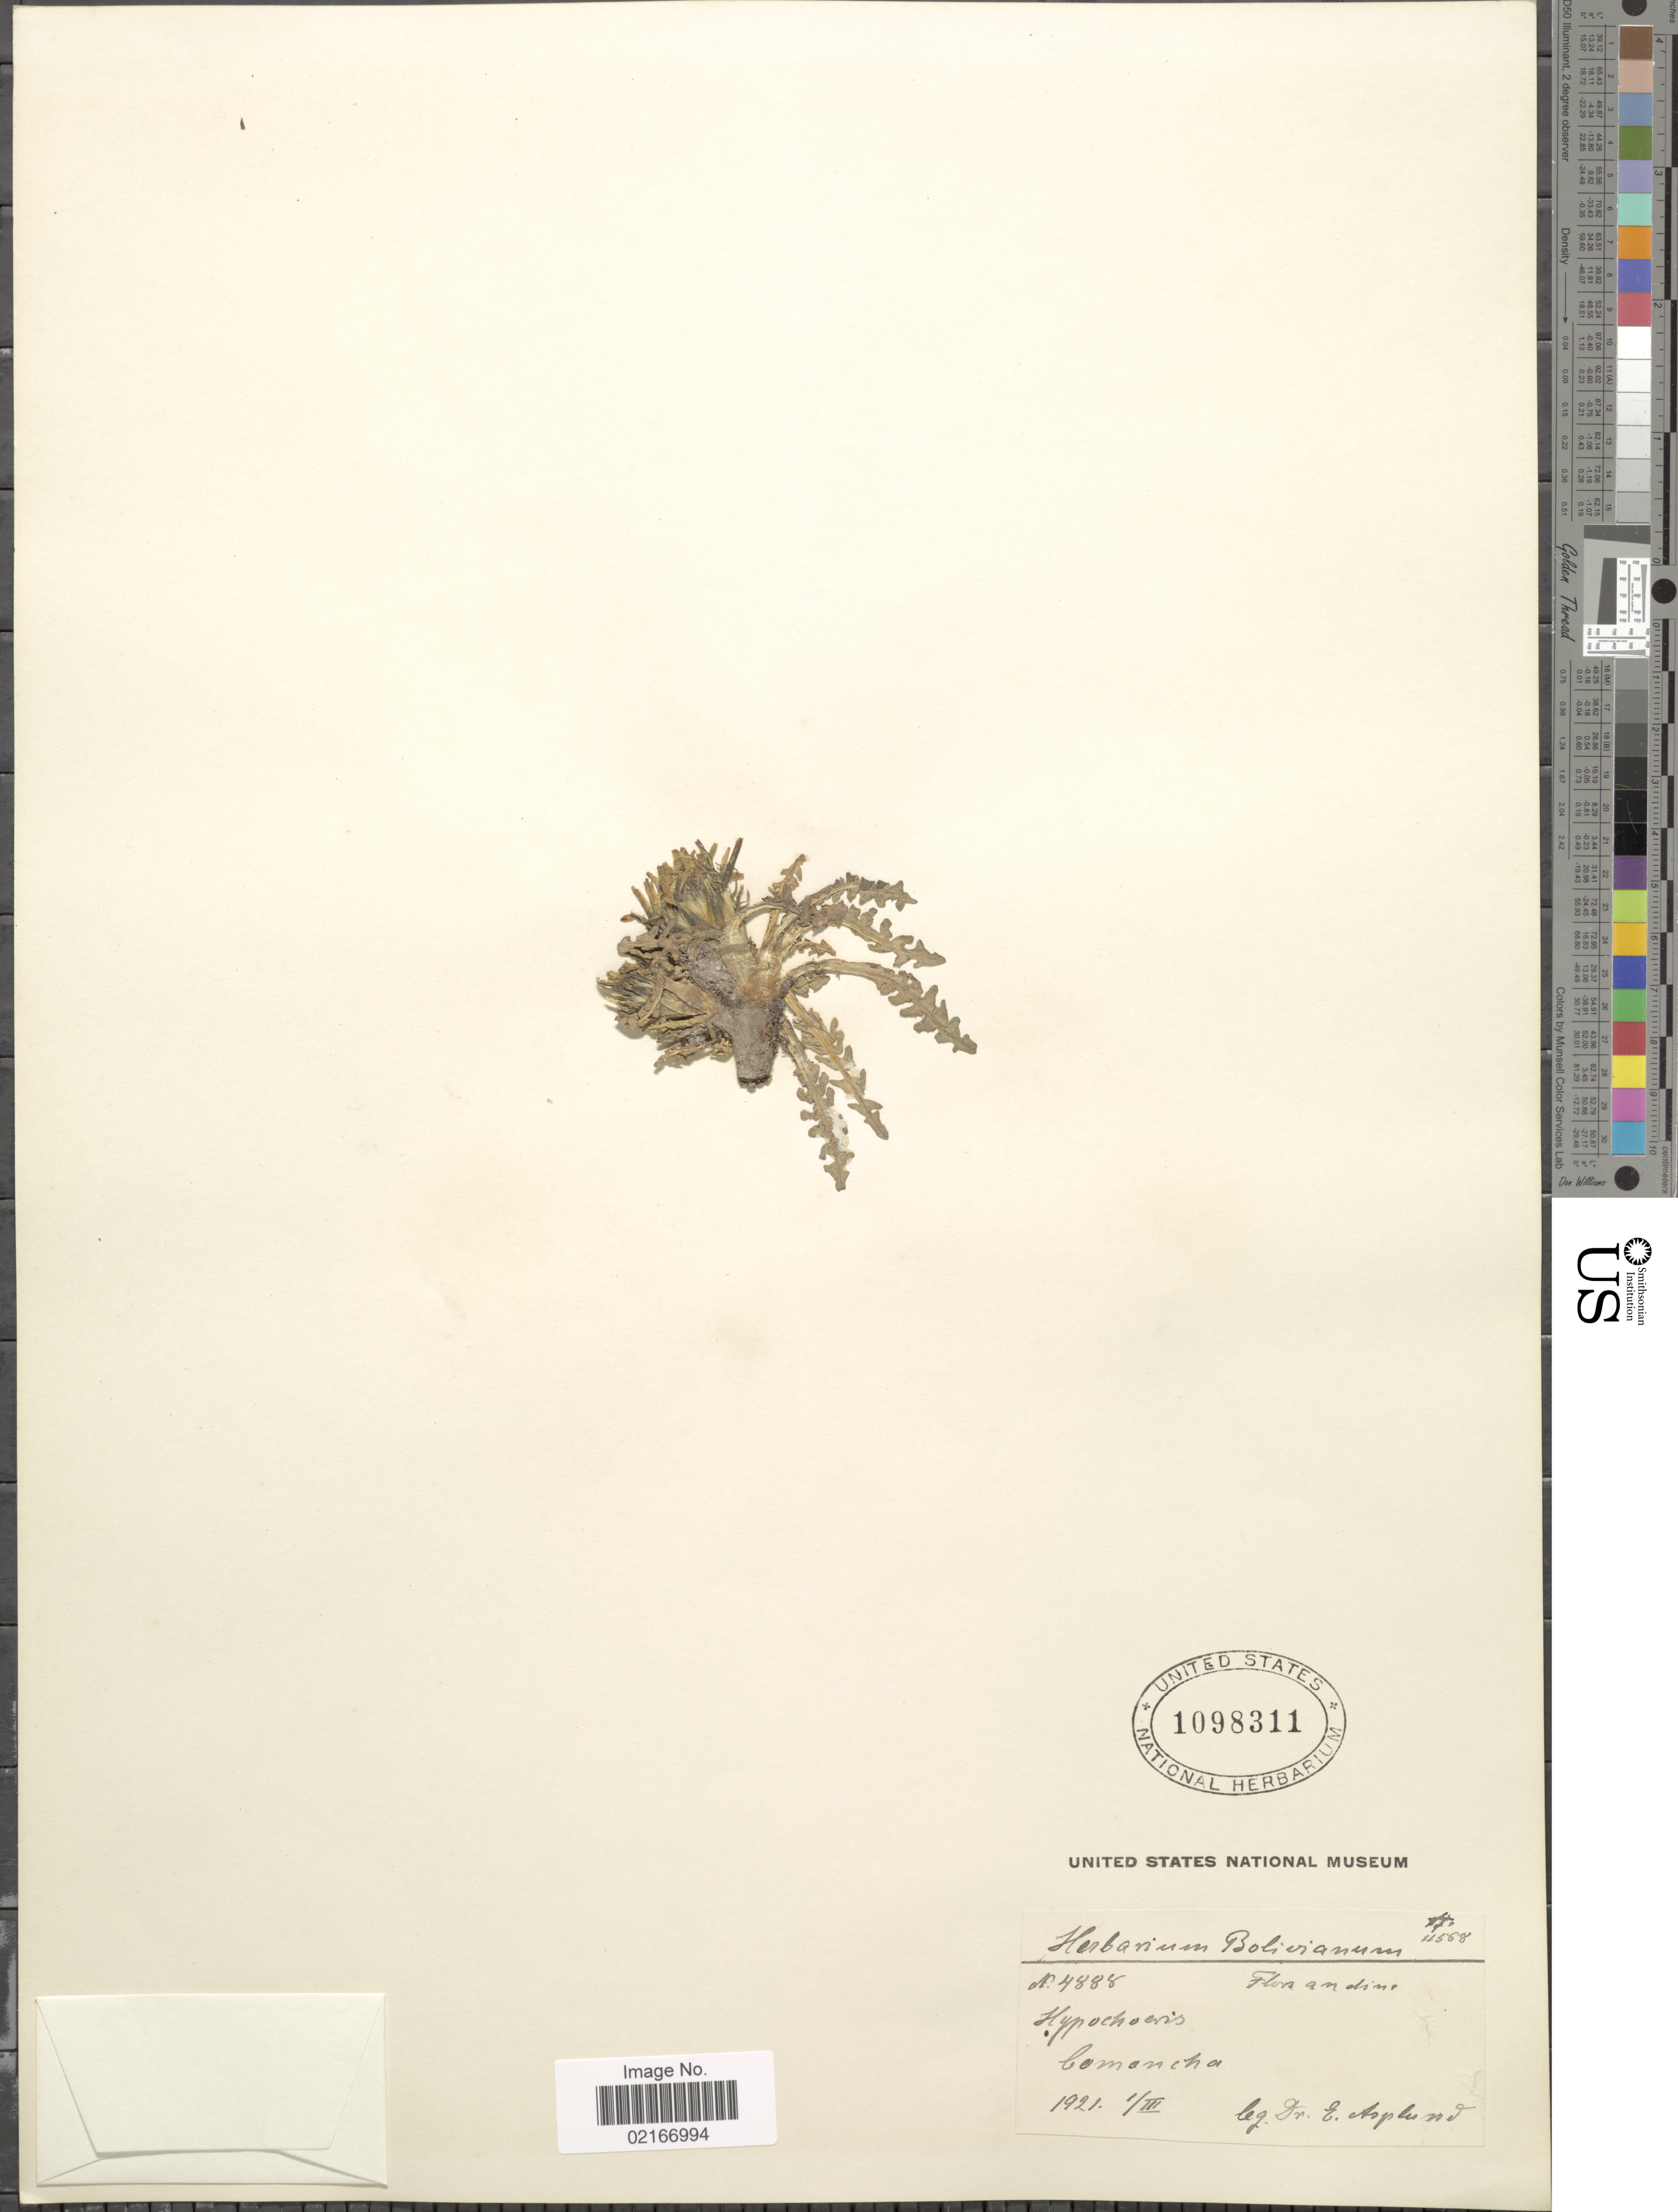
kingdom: Plantae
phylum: Tracheophyta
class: Magnoliopsida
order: Asterales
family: Asteraceae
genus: Hypochaeris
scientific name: Hypochaeris sp.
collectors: E. Asplund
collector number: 4888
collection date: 1921-03-01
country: Bolivia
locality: Comanche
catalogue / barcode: US 1098311